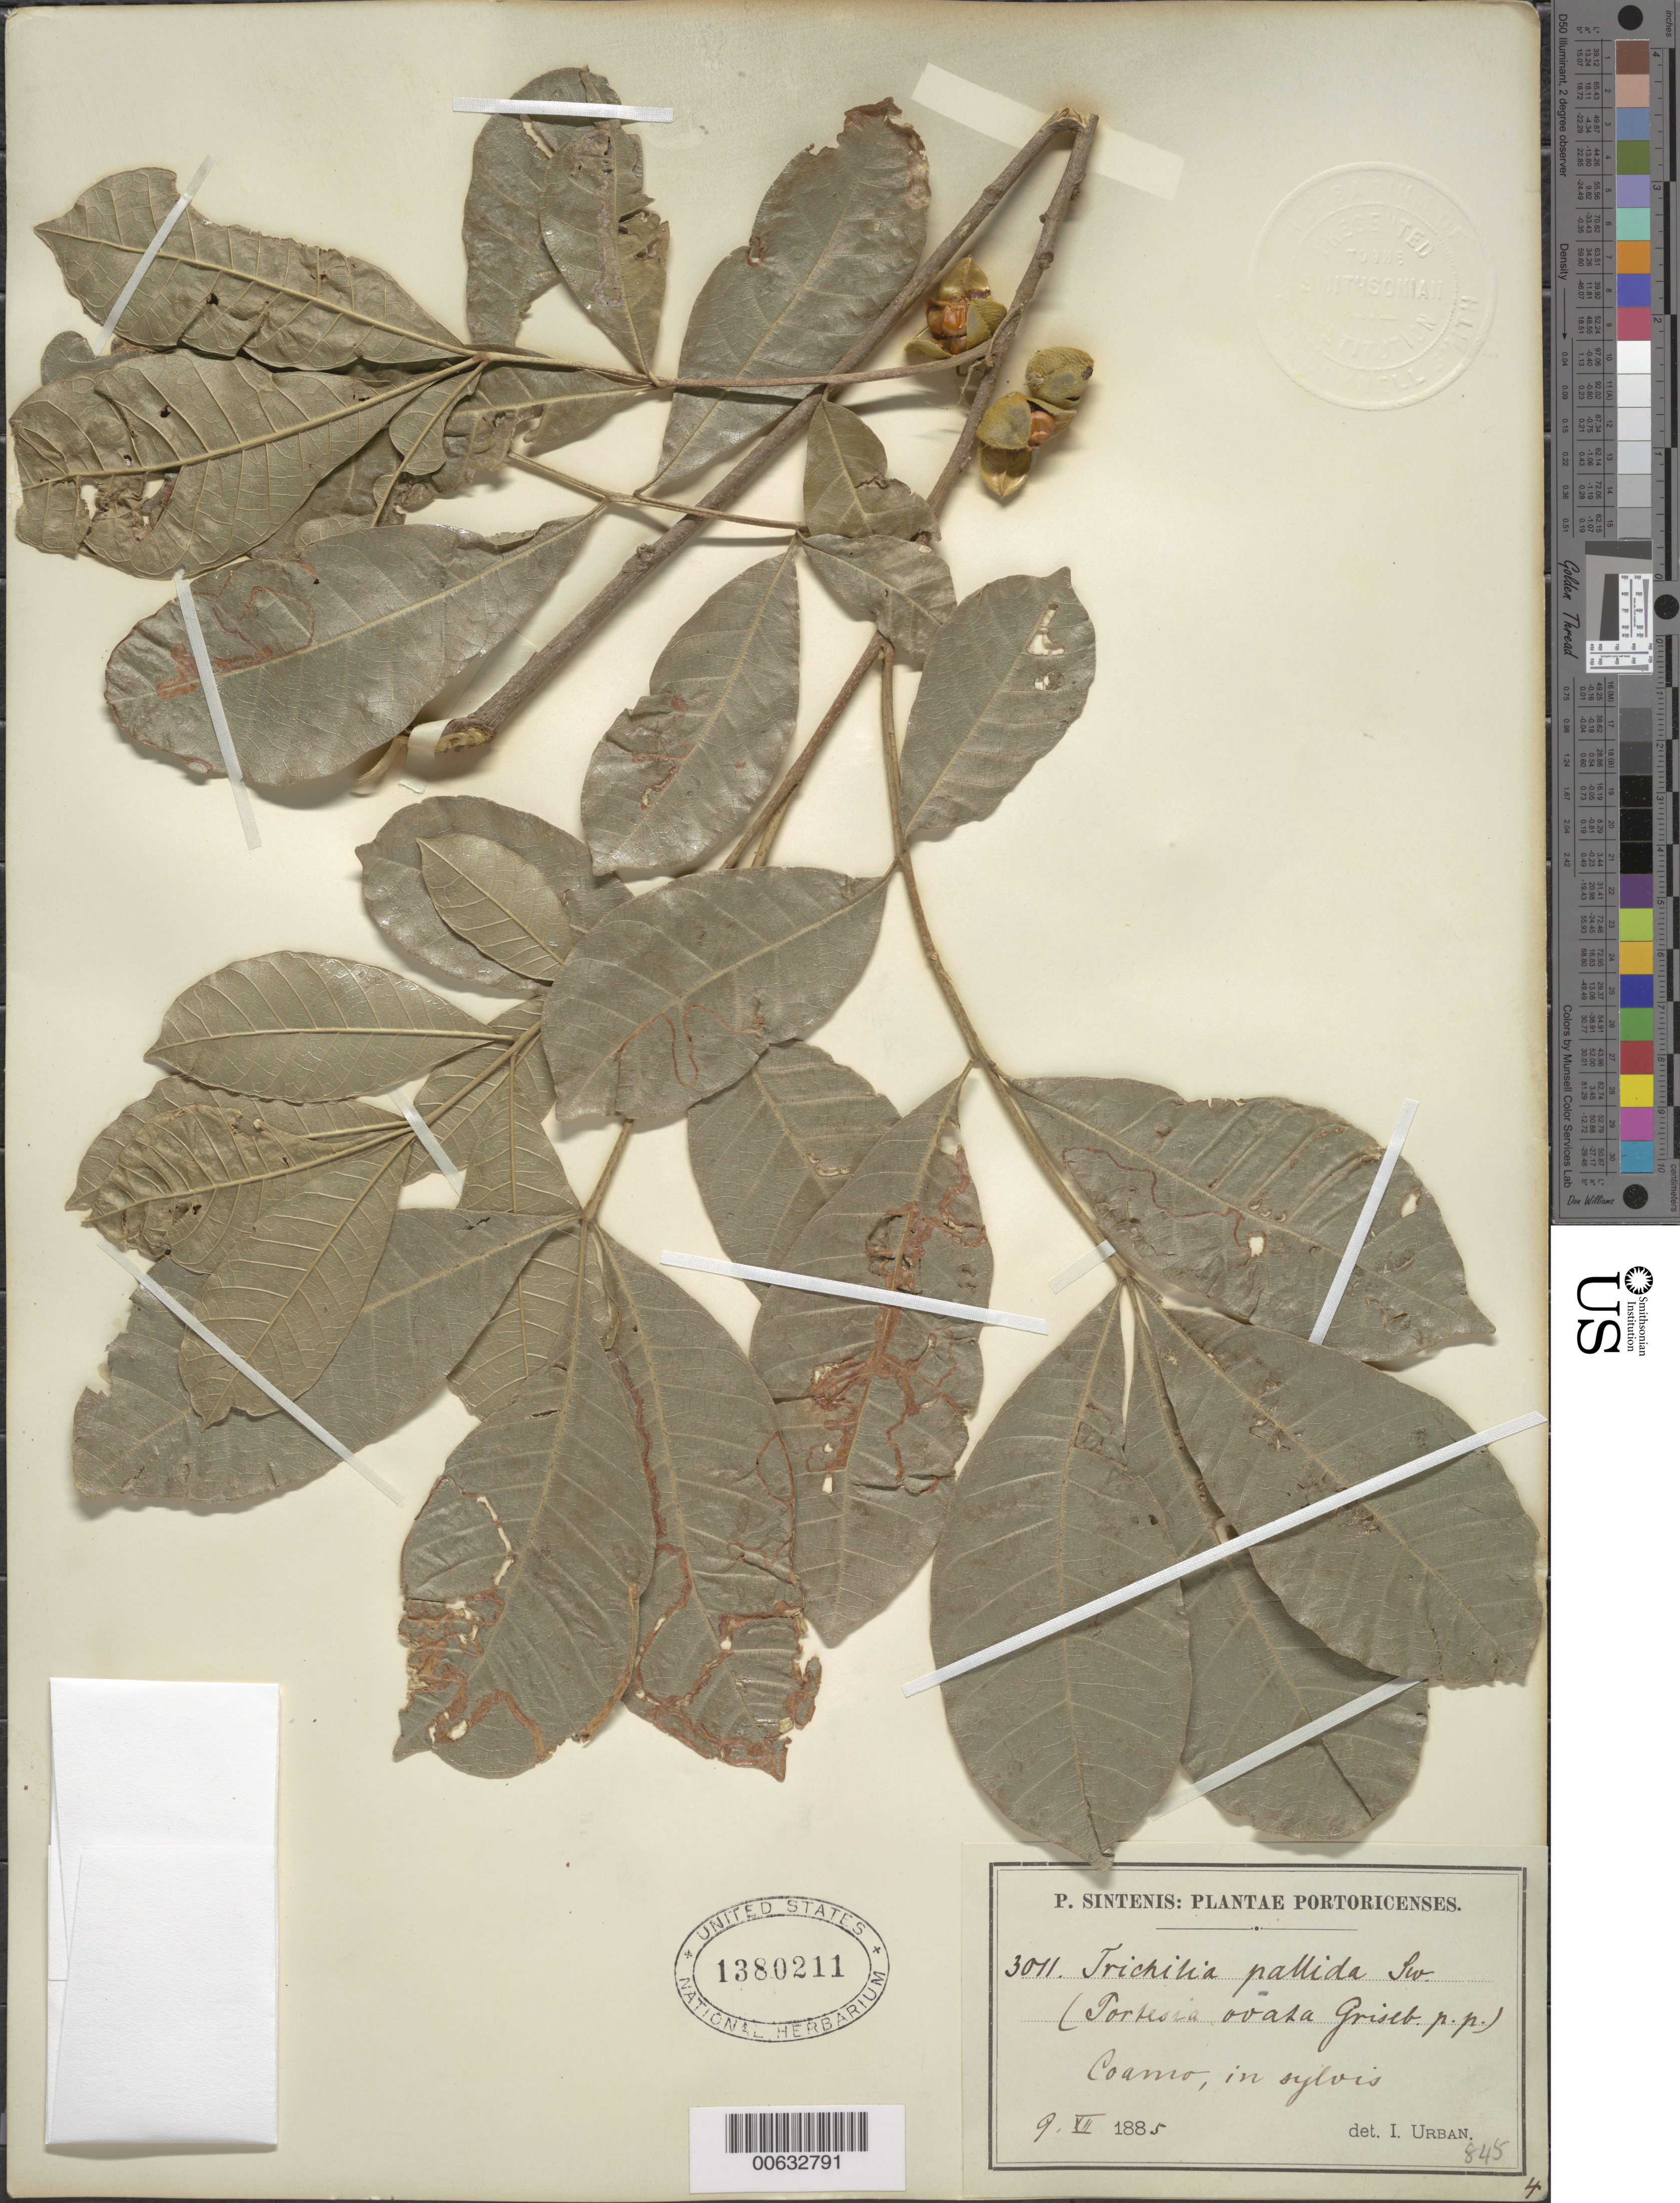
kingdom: Plantae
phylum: Tracheophyta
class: Magnoliopsida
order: Sapindales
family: Meliaceae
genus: Trichilia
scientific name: Trichilia pallida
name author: Sw.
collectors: P. Sintenis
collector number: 3011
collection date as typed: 09 Dec 1885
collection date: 1885-12-09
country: Puerto Rico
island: Greater Antilles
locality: Coamo, in sylvis.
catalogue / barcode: US 1380211